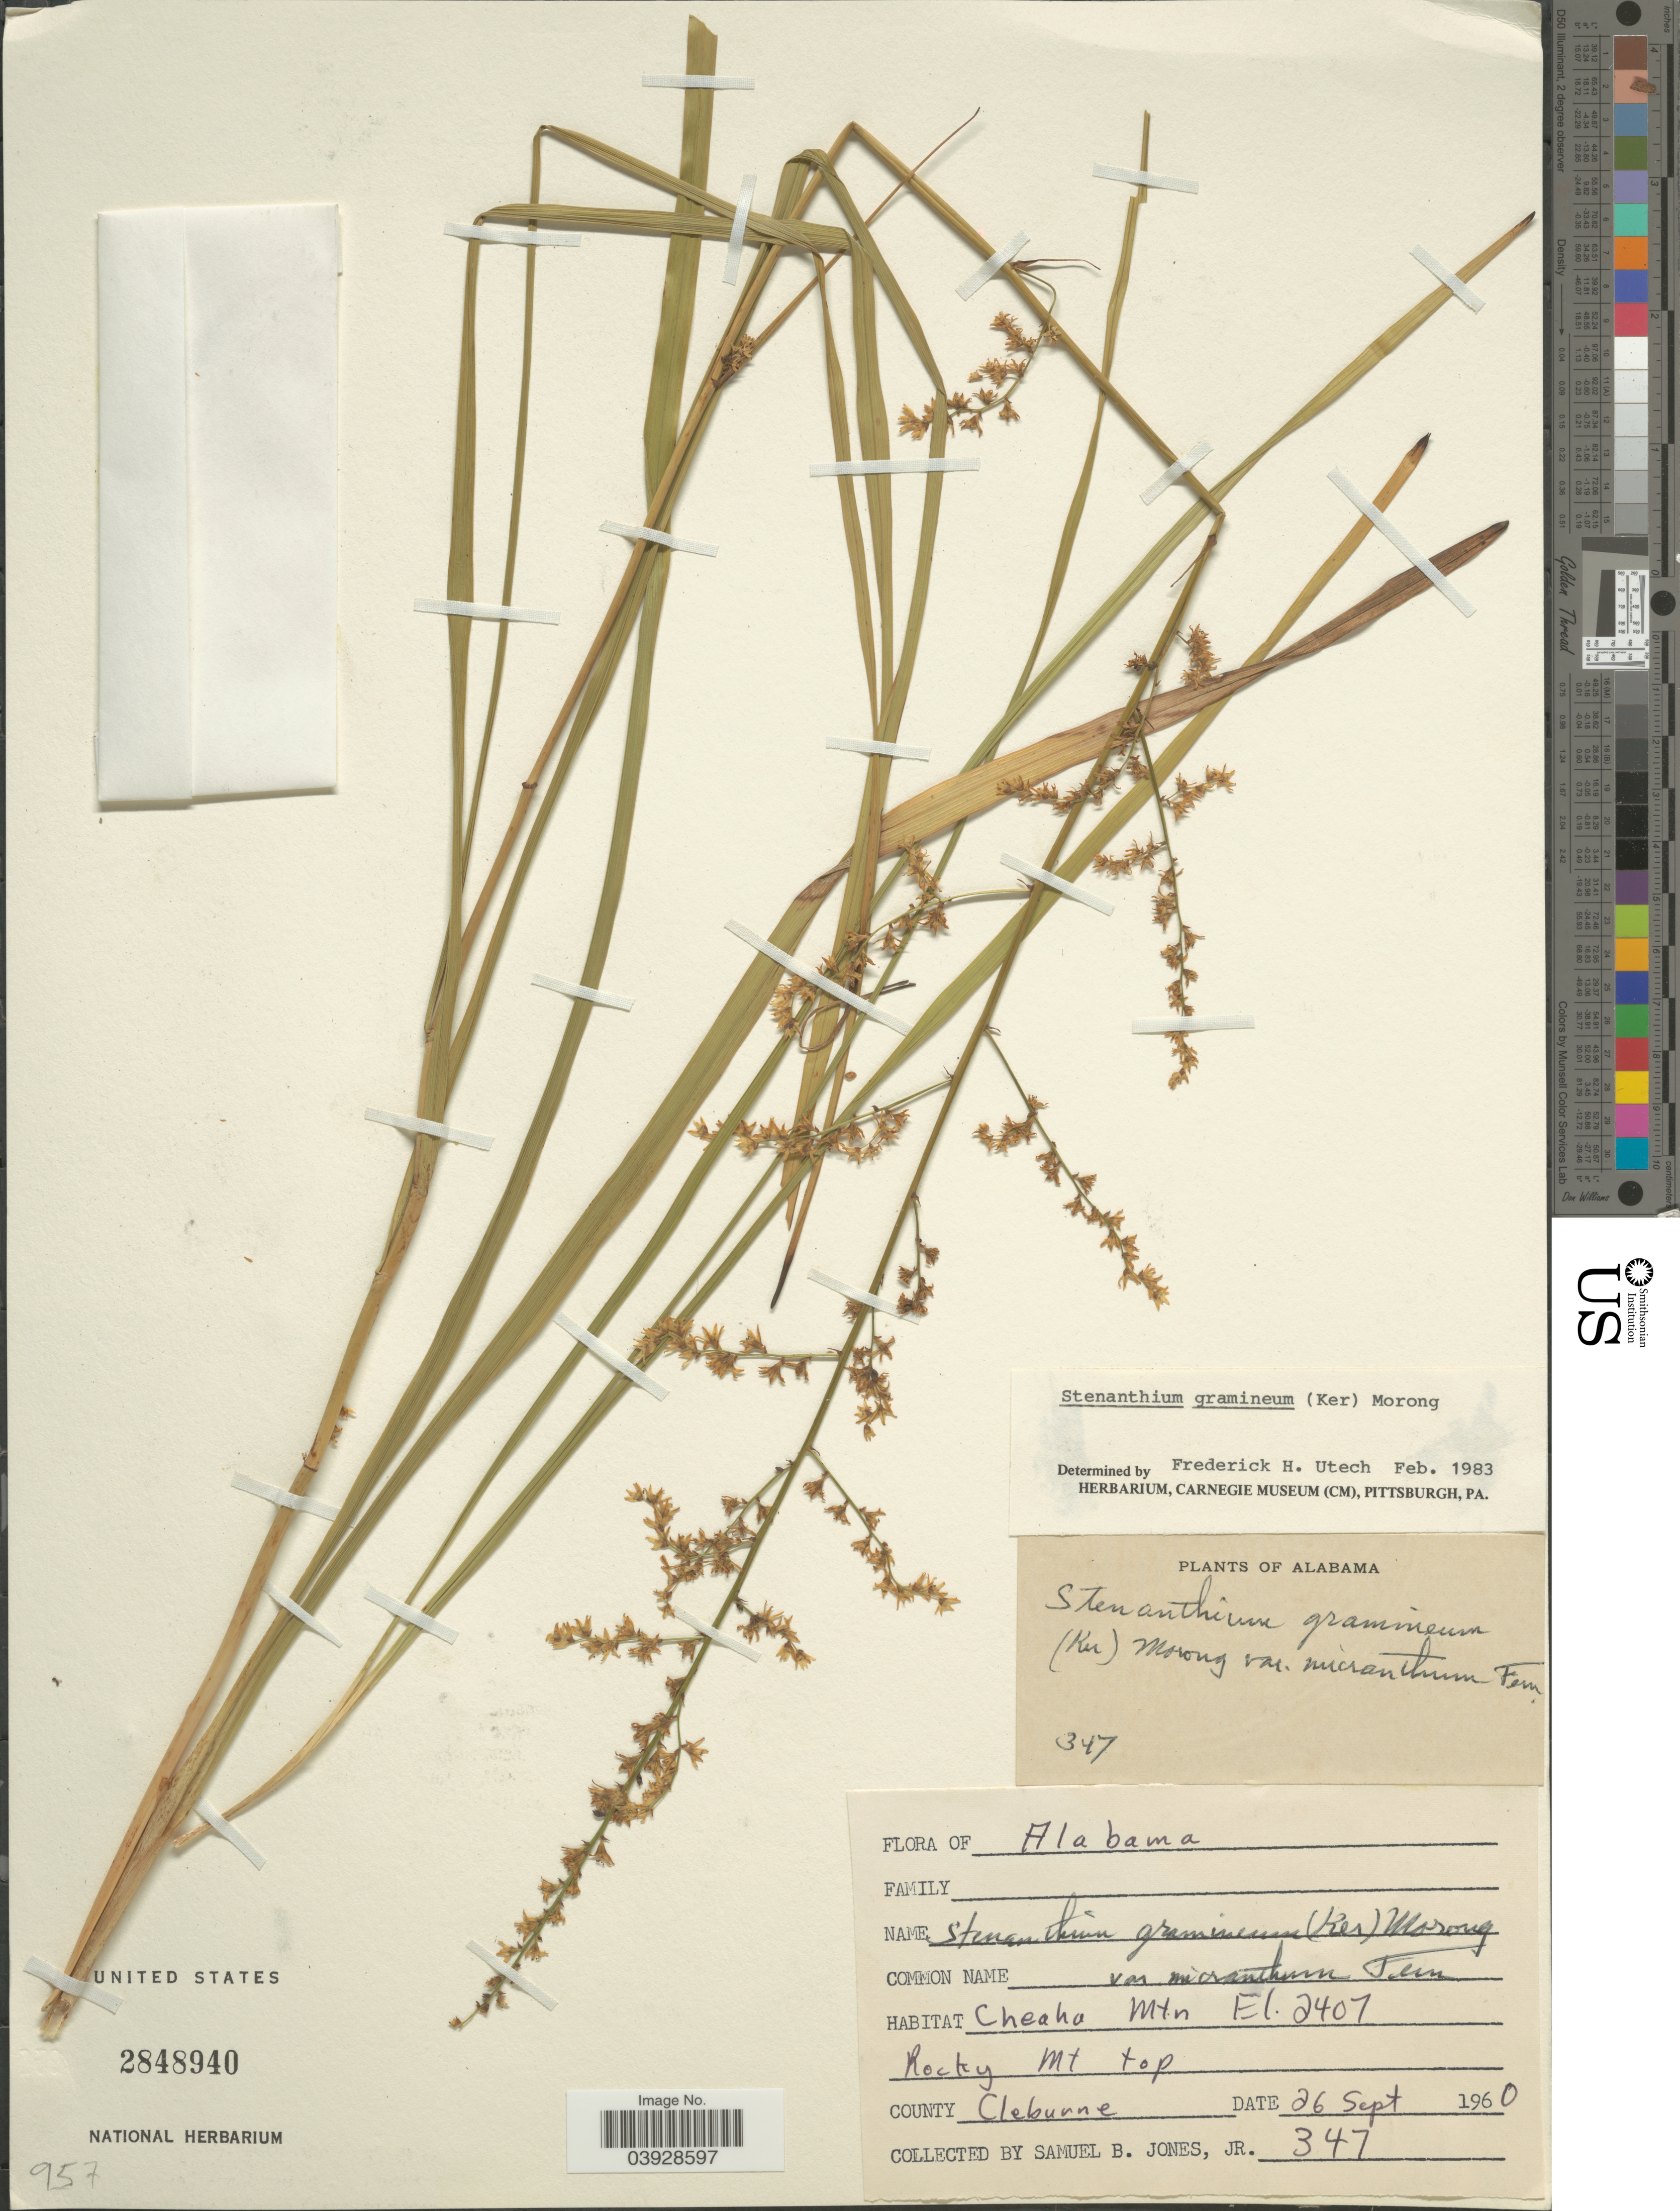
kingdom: Plantae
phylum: Tracheophyta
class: Liliopsida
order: Liliales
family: Melanthiaceae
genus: Stenanthium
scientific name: Stenanthium gramineum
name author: (Ker Gawl.) Morong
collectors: S. B. Jones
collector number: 347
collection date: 1960-09-26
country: United States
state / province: Alabama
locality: Cheaha Mtn. El 2407. Rocky Mt top. County Cleburne.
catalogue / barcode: US 2848940